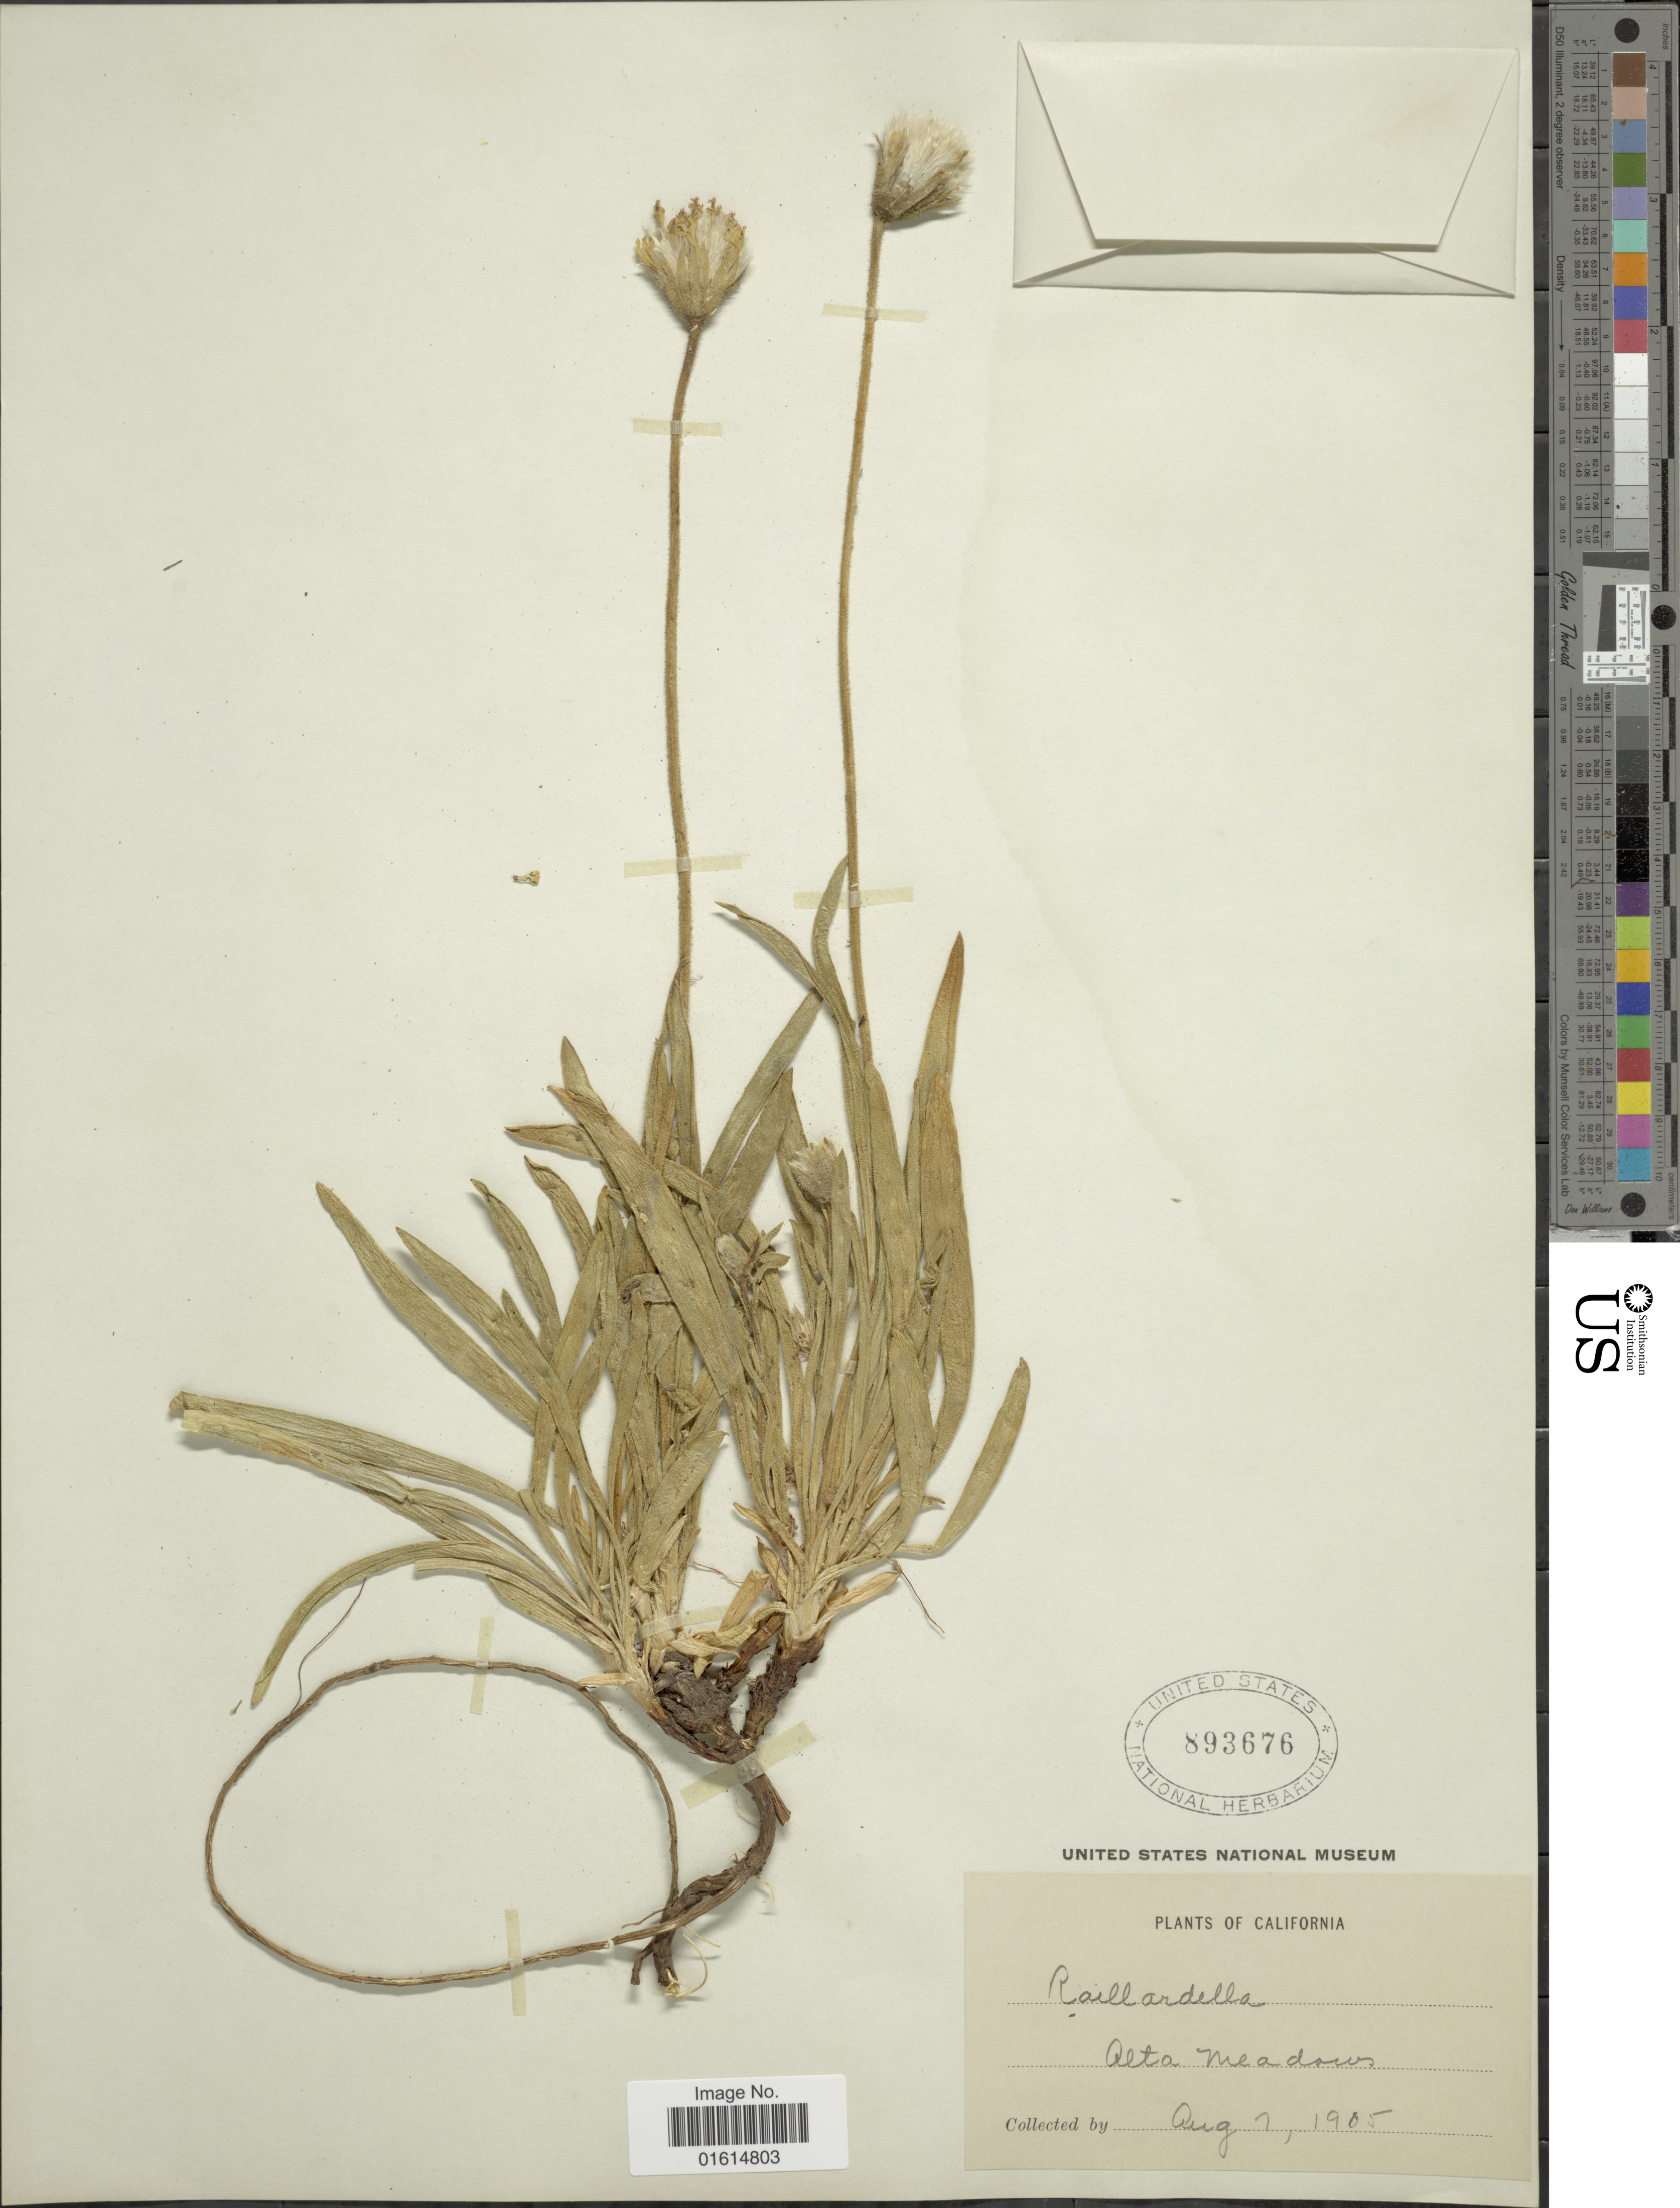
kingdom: Plantae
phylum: Tracheophyta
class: Magnoliopsida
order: Asterales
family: Asteraceae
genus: Raillardella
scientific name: Raillardella sp.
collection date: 1905-08-07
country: United States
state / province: California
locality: Alta Meadows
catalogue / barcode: US 893676